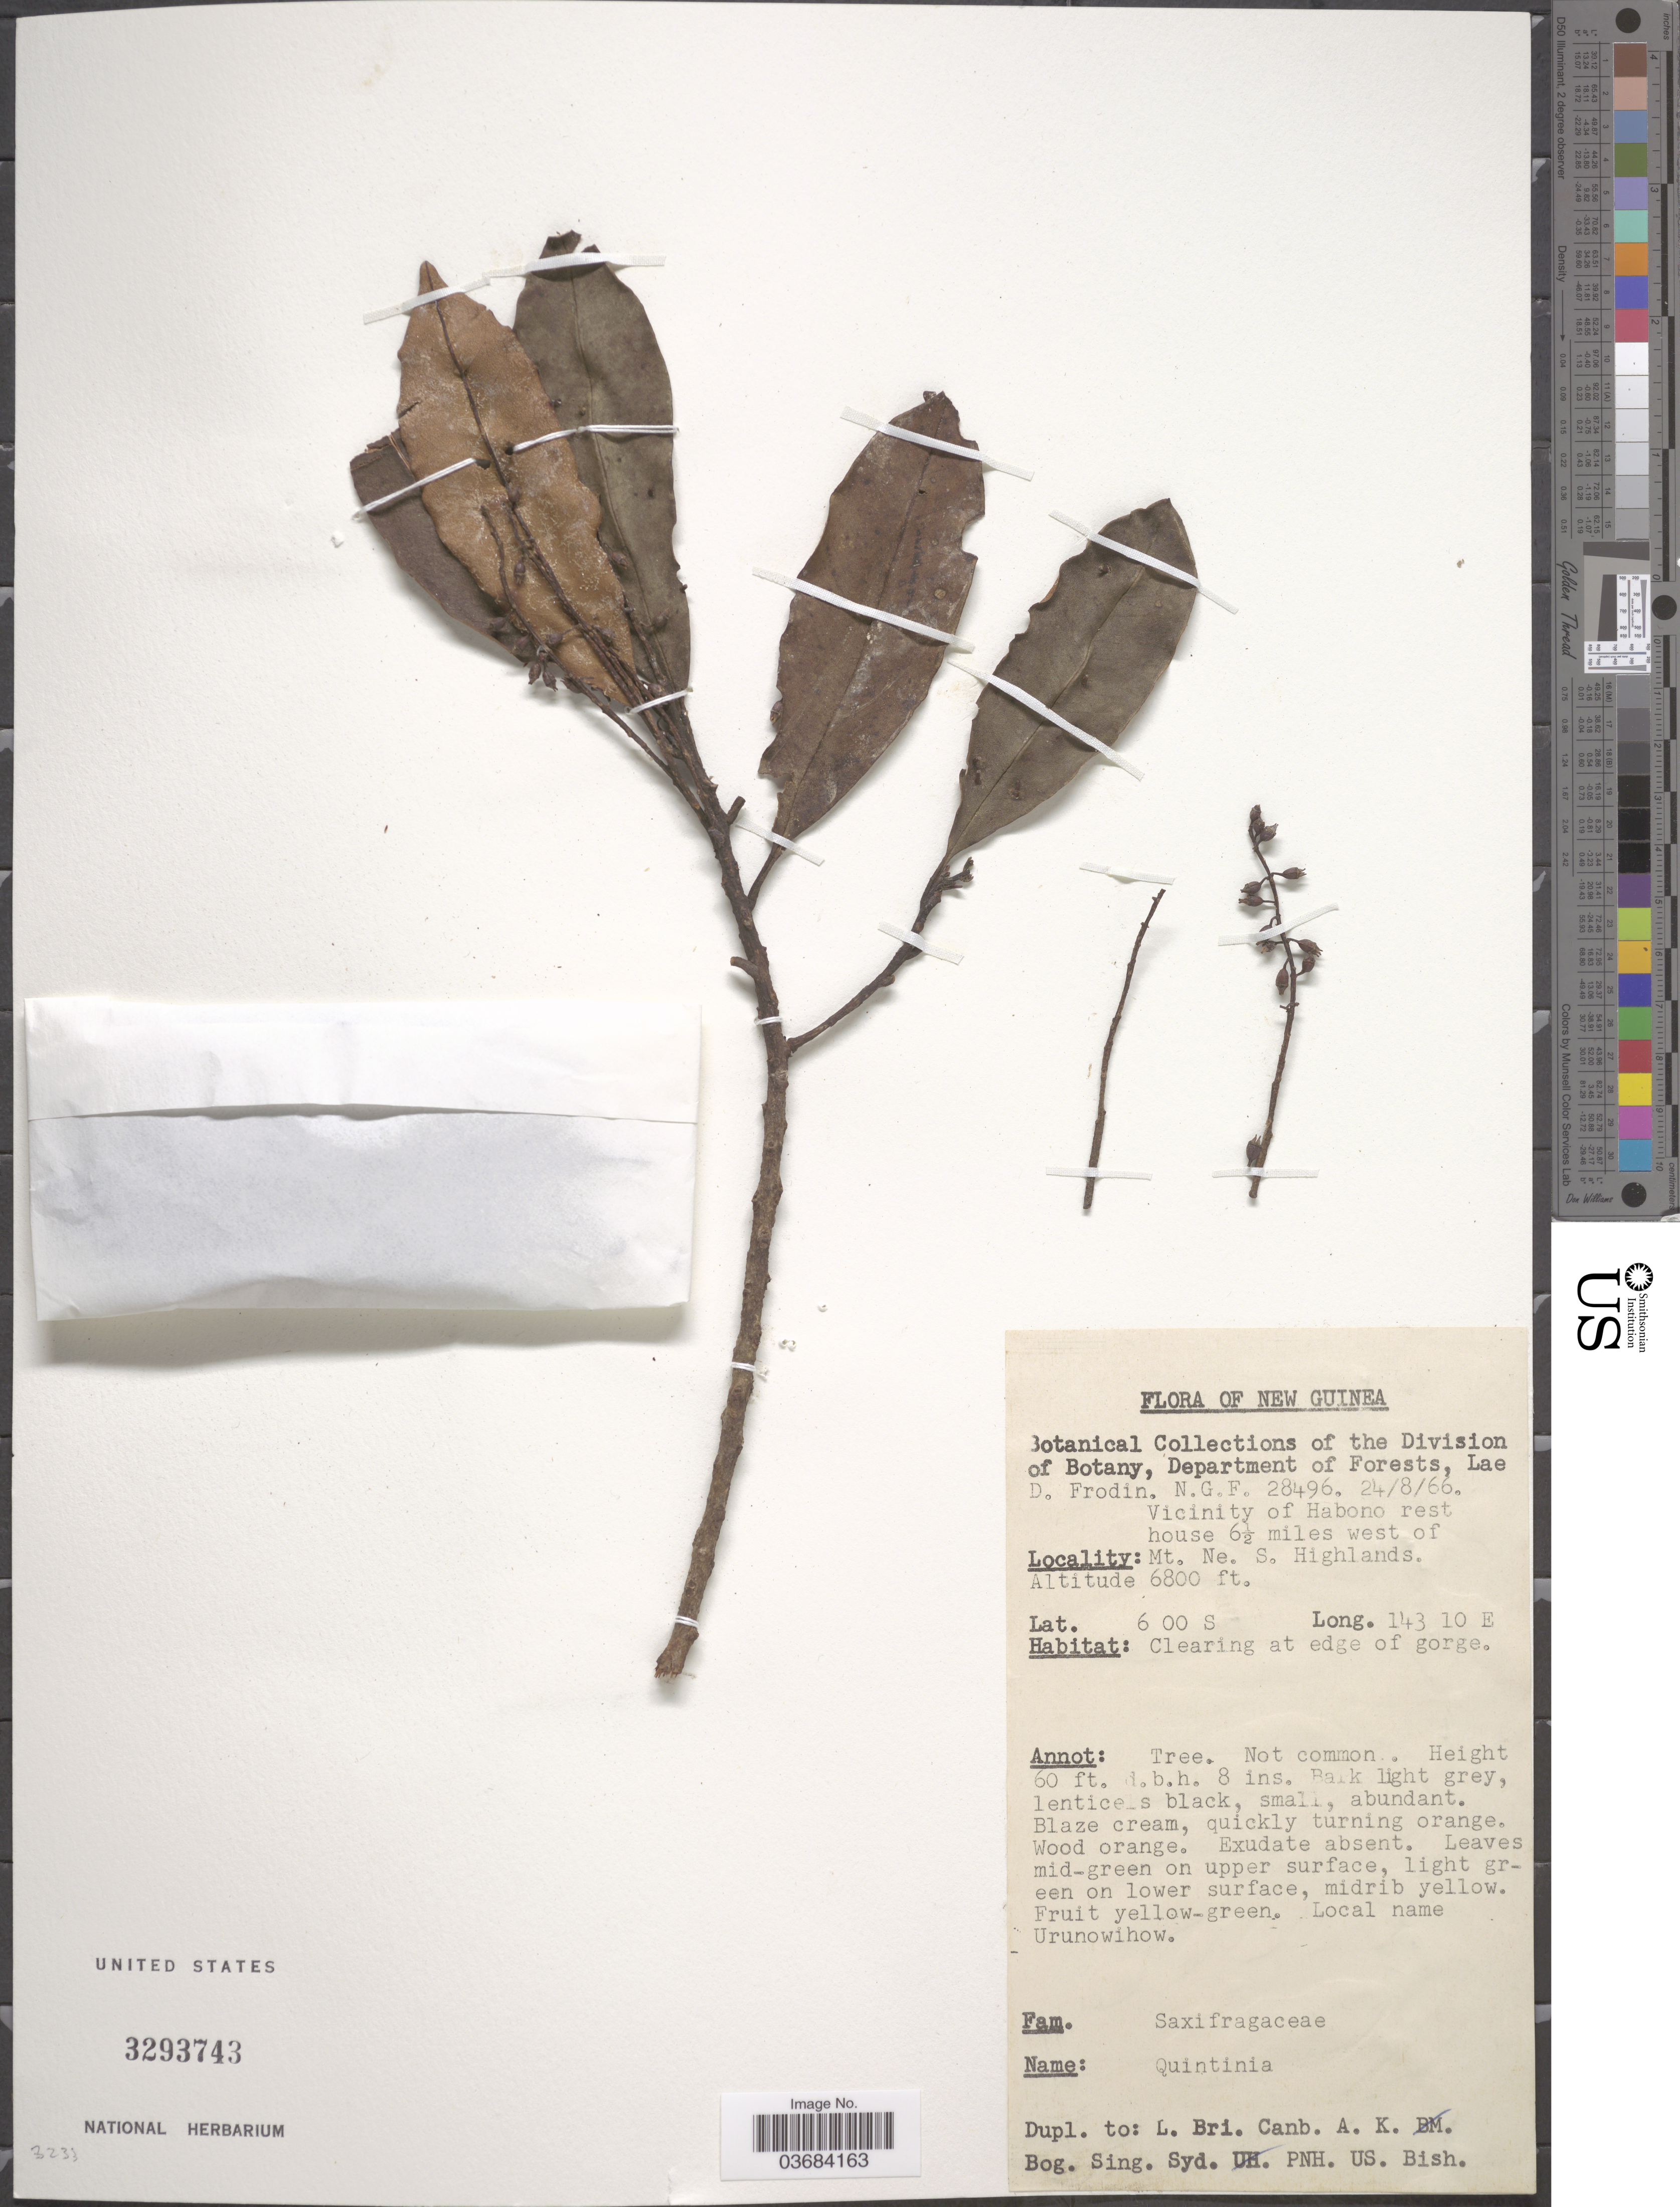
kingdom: Plantae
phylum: Tracheophyta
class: Magnoliopsida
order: Paracryphiales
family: Paracryphiaceae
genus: Quintinia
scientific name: Quintinia sp.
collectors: D. G. Frodin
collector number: N.G.F. 28496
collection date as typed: Transcribed d/m/y: 24/8/66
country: Papua New Guinea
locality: New Guinea. Vicinity of Habono rest house 6½ miles west of Mt. Ne. S. Highlands.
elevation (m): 2073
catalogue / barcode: US 3293743